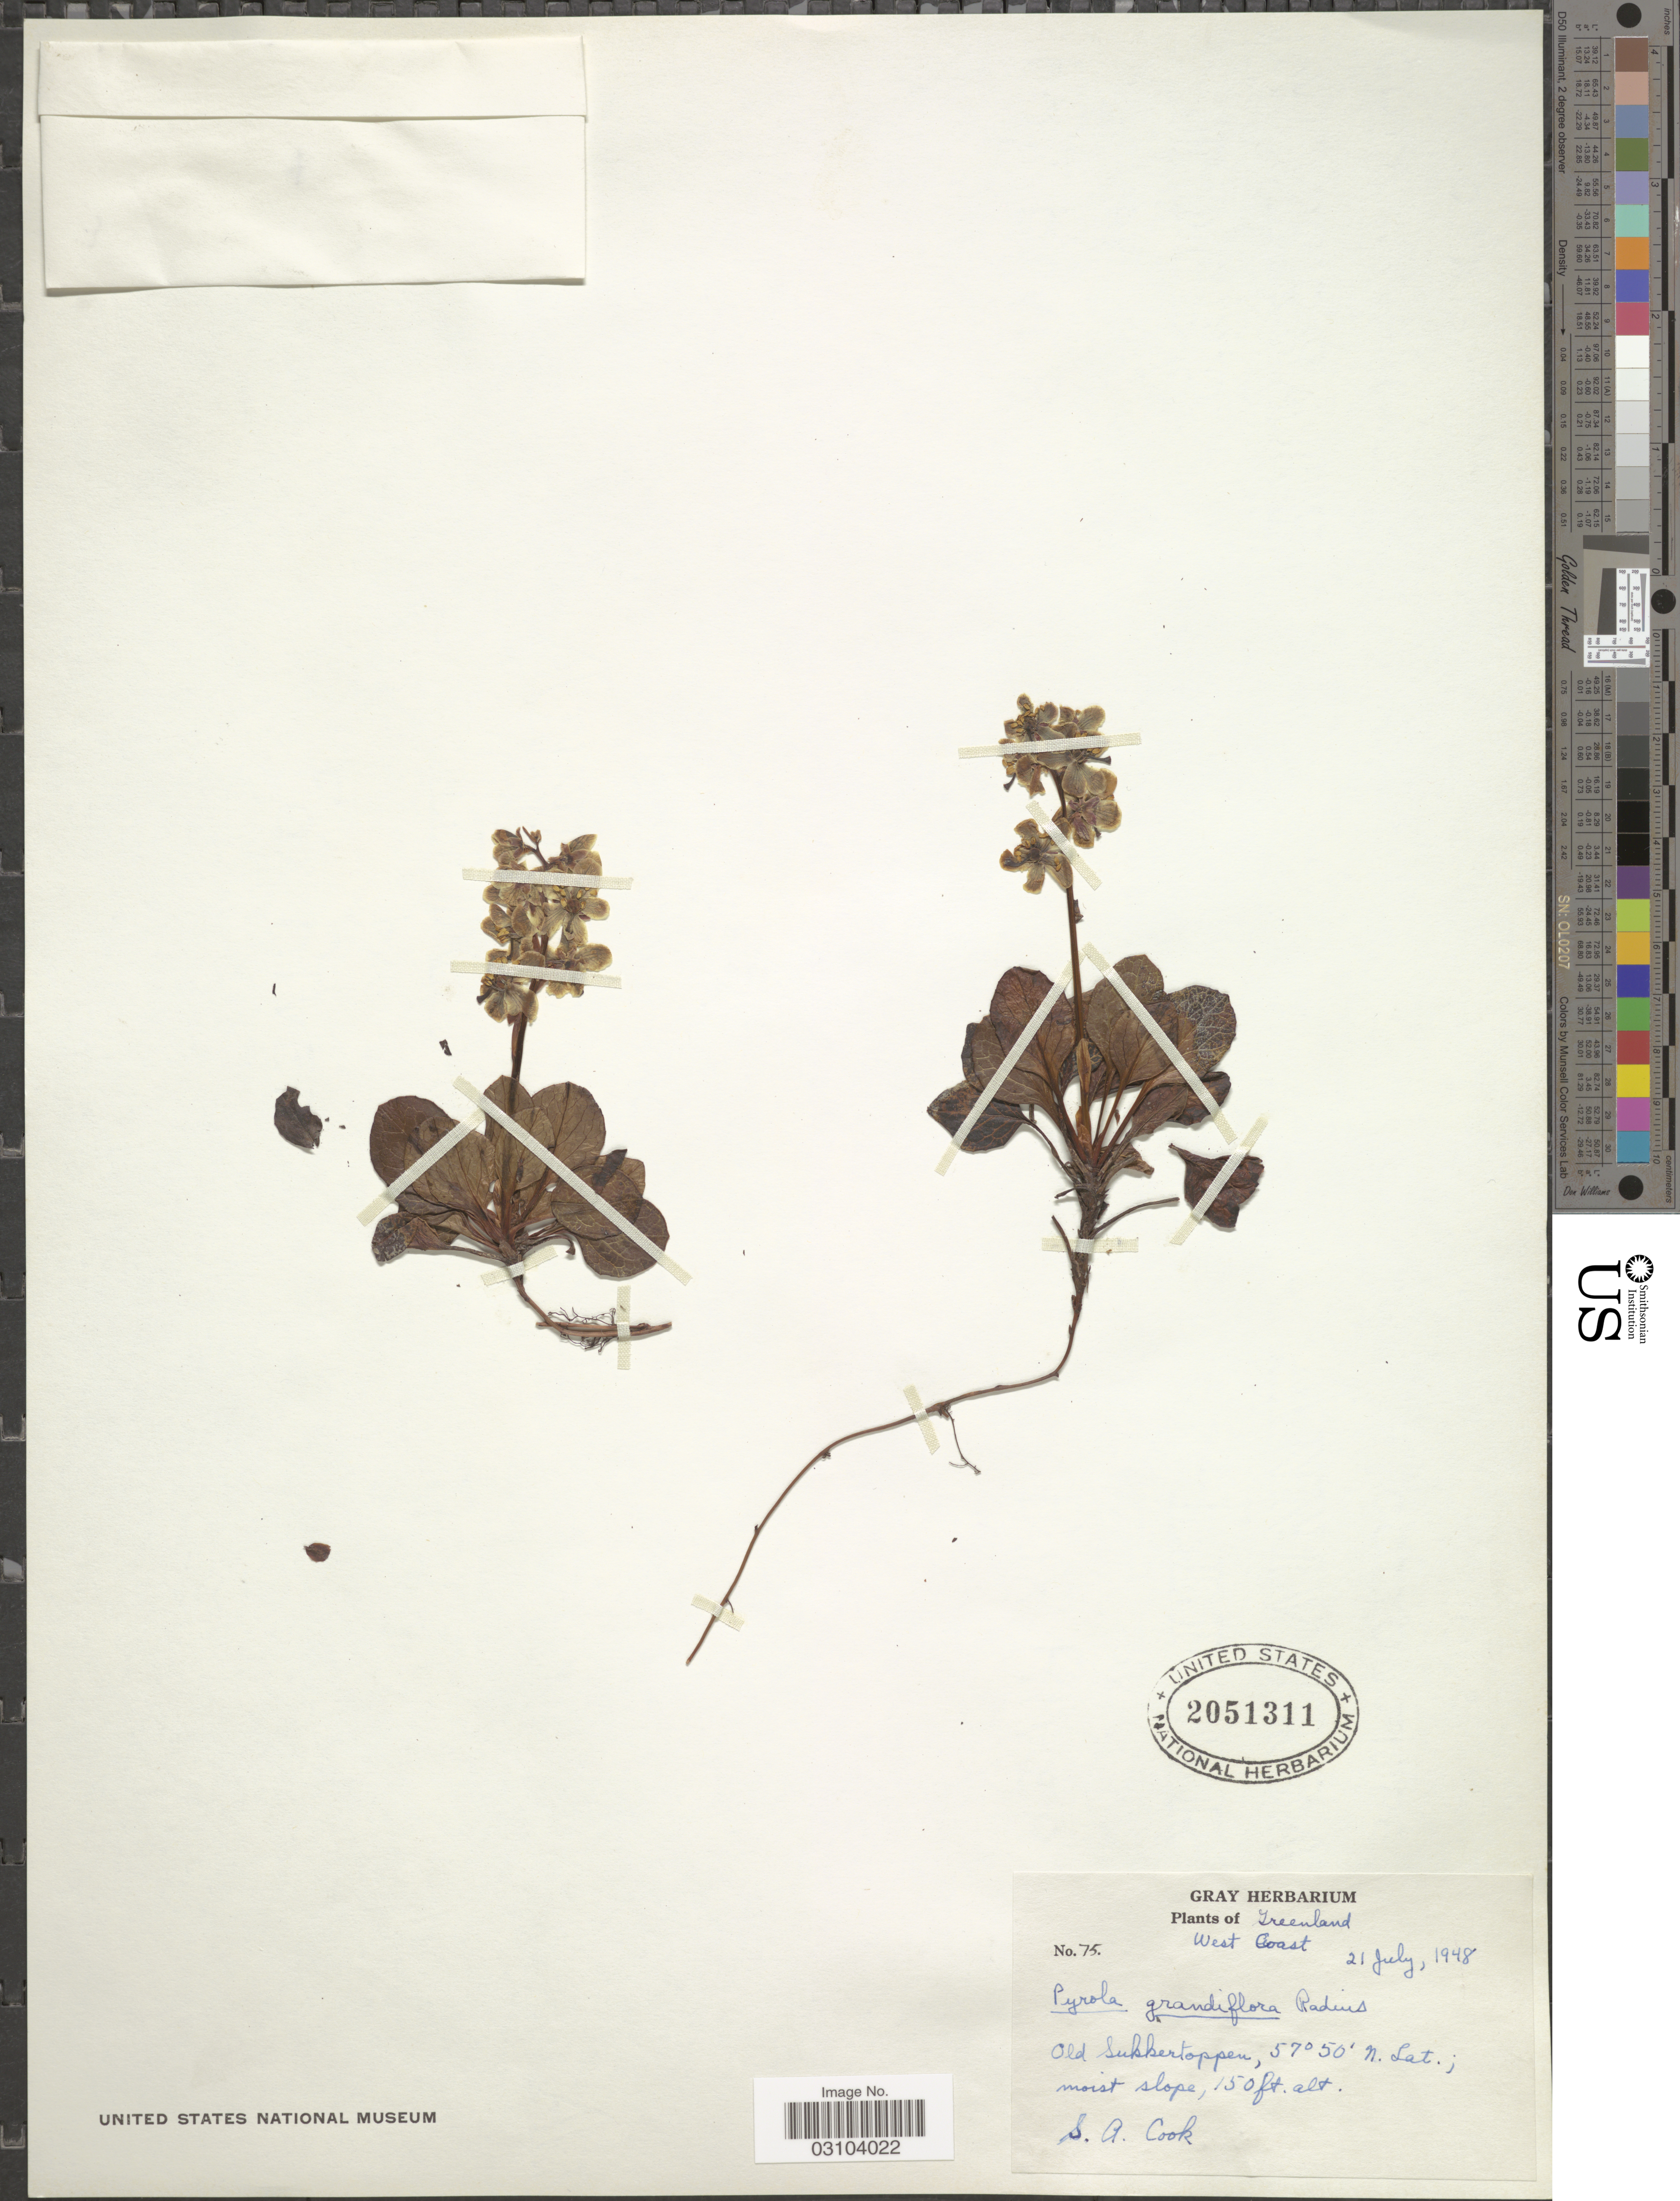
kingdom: Plantae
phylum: Tracheophyta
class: Magnoliopsida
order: Ericales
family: Ericaceae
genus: Pyrola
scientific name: Pyrola grandiflora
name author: Radius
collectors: S. A. Cook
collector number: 75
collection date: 1948-07-21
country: Greenland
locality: West Coast. Old Sukkertoppen.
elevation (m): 46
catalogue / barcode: US 2051311